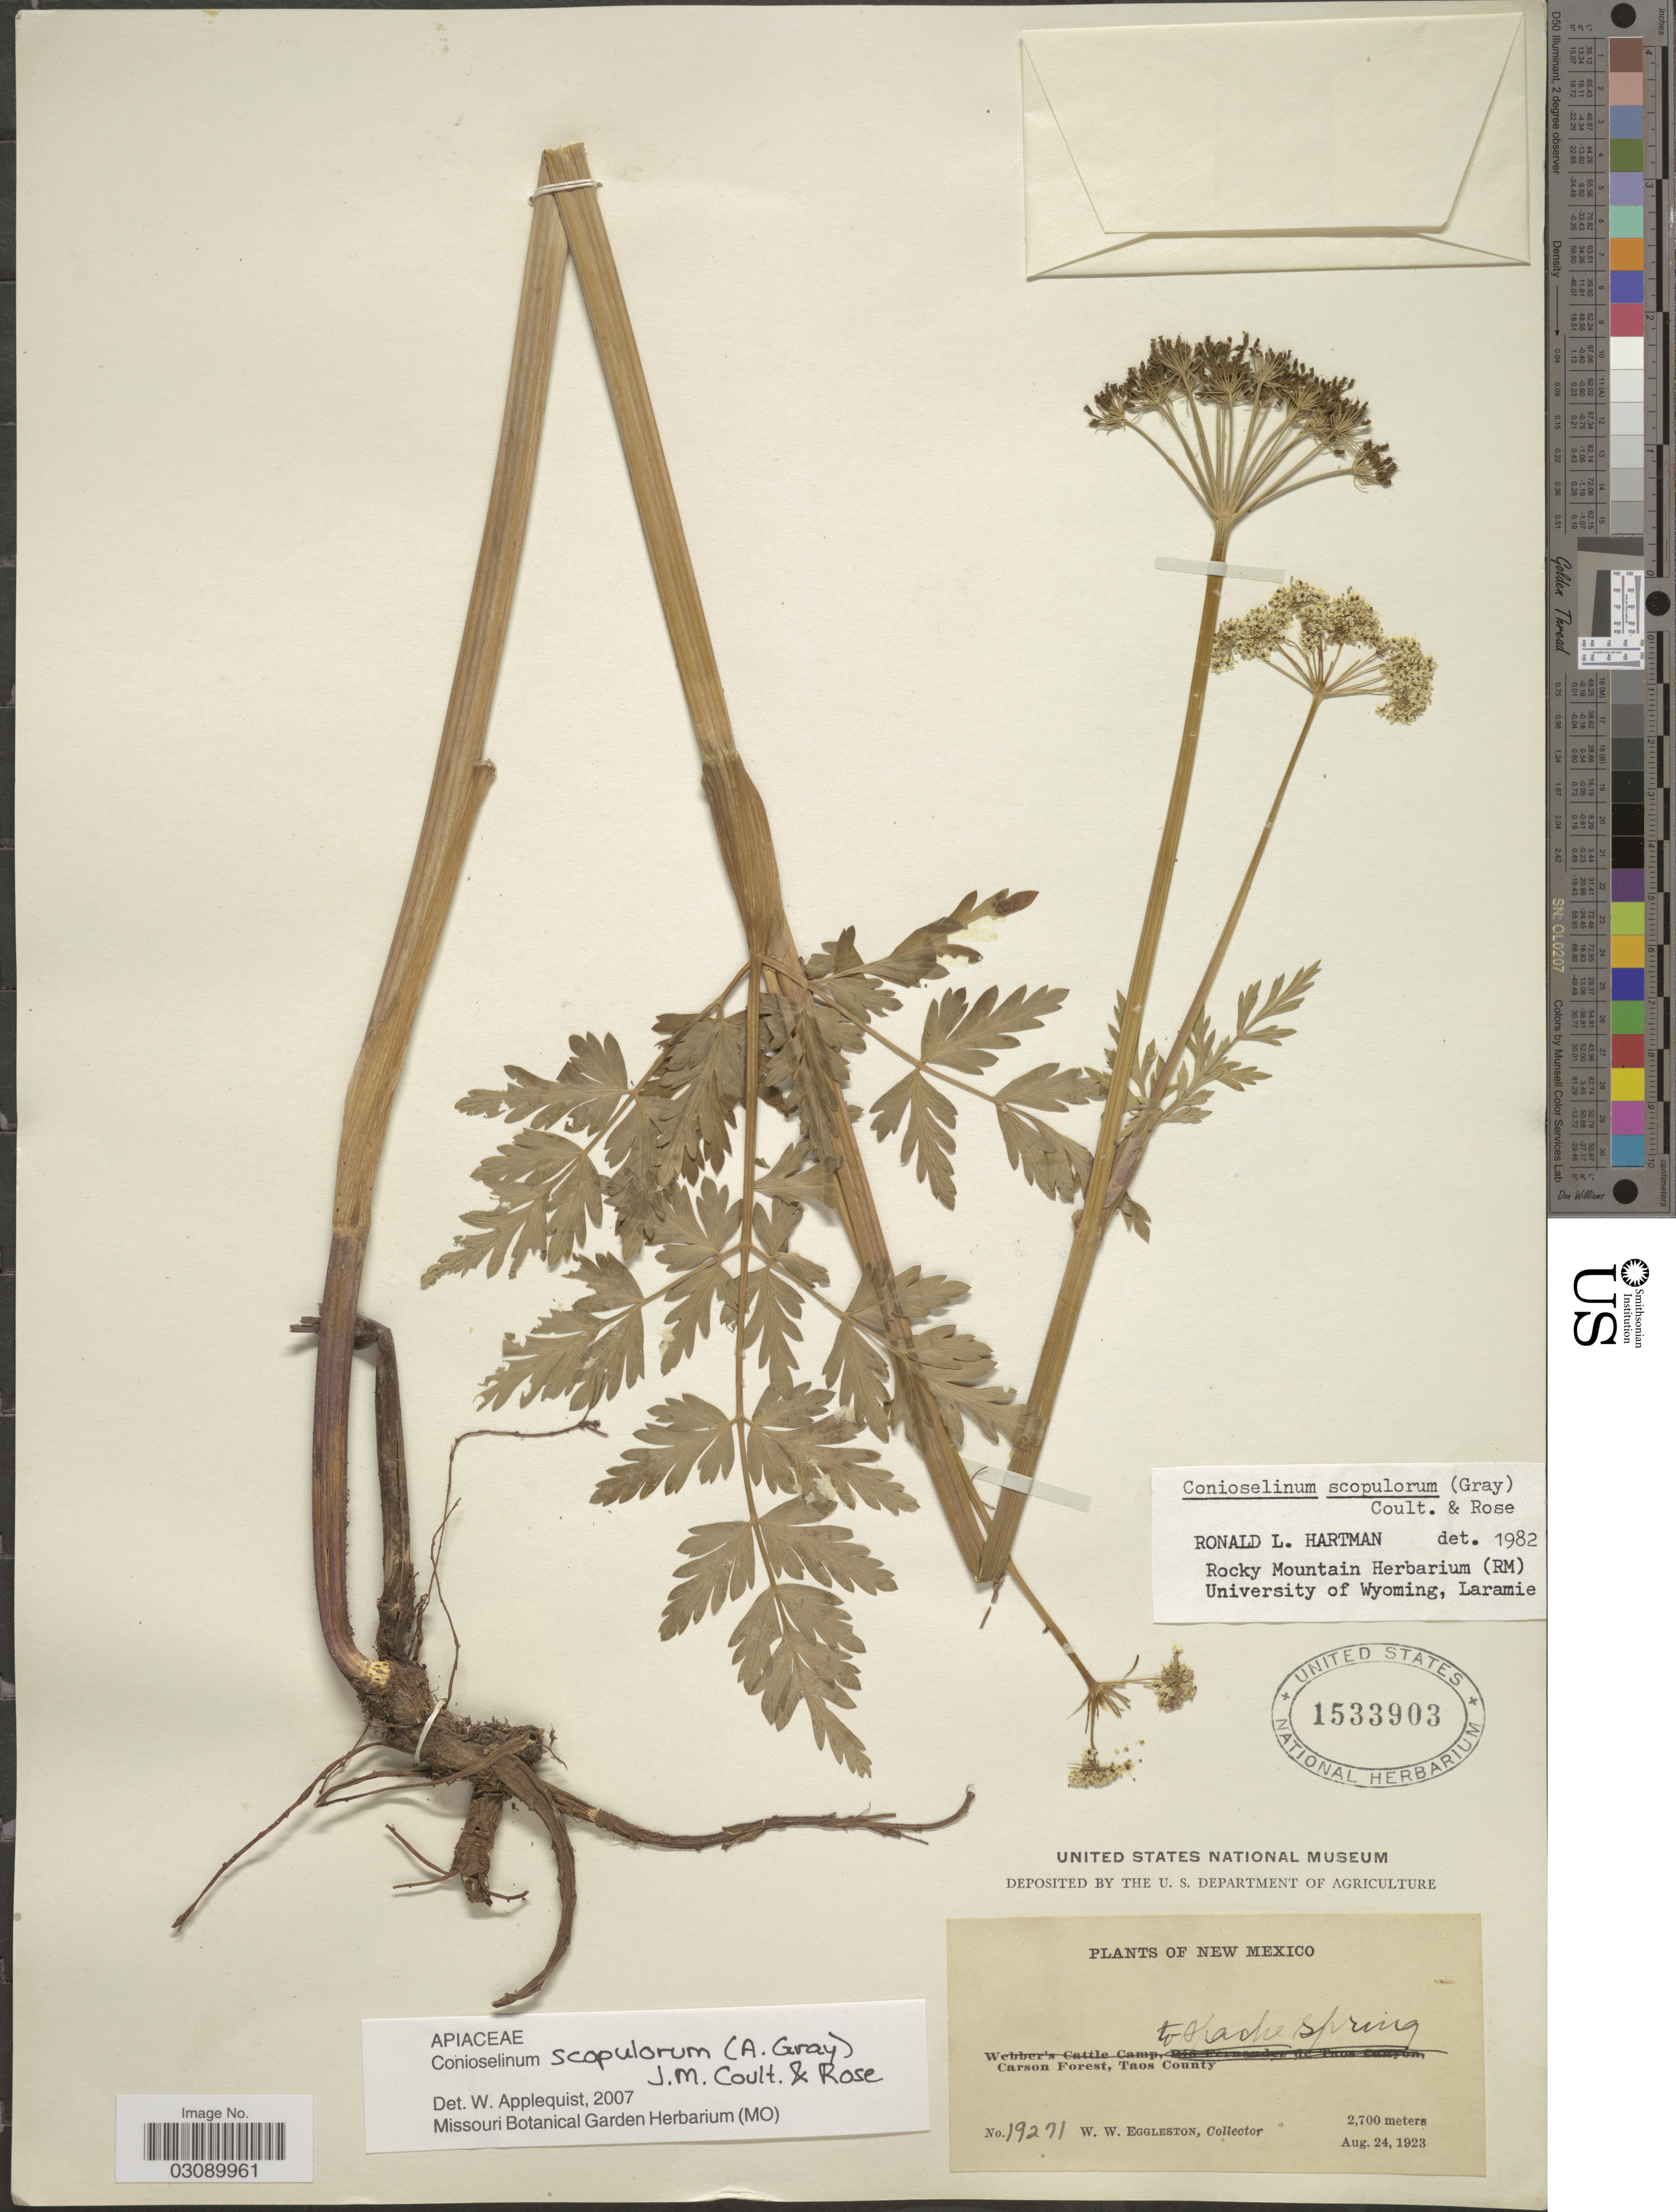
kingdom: Plantae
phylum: Tracheophyta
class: Magnoliopsida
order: Apiales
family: Apiaceae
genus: Conioselinum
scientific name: Conioselinum scopulorum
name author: (A. Gray) J.M. Coult. & Rose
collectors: W. W. Eggleston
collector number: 19271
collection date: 1923-08-24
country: United States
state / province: New Mexico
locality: To Apache Spring, Carson Forest, Taos County.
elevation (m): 2700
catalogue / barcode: US 1533903